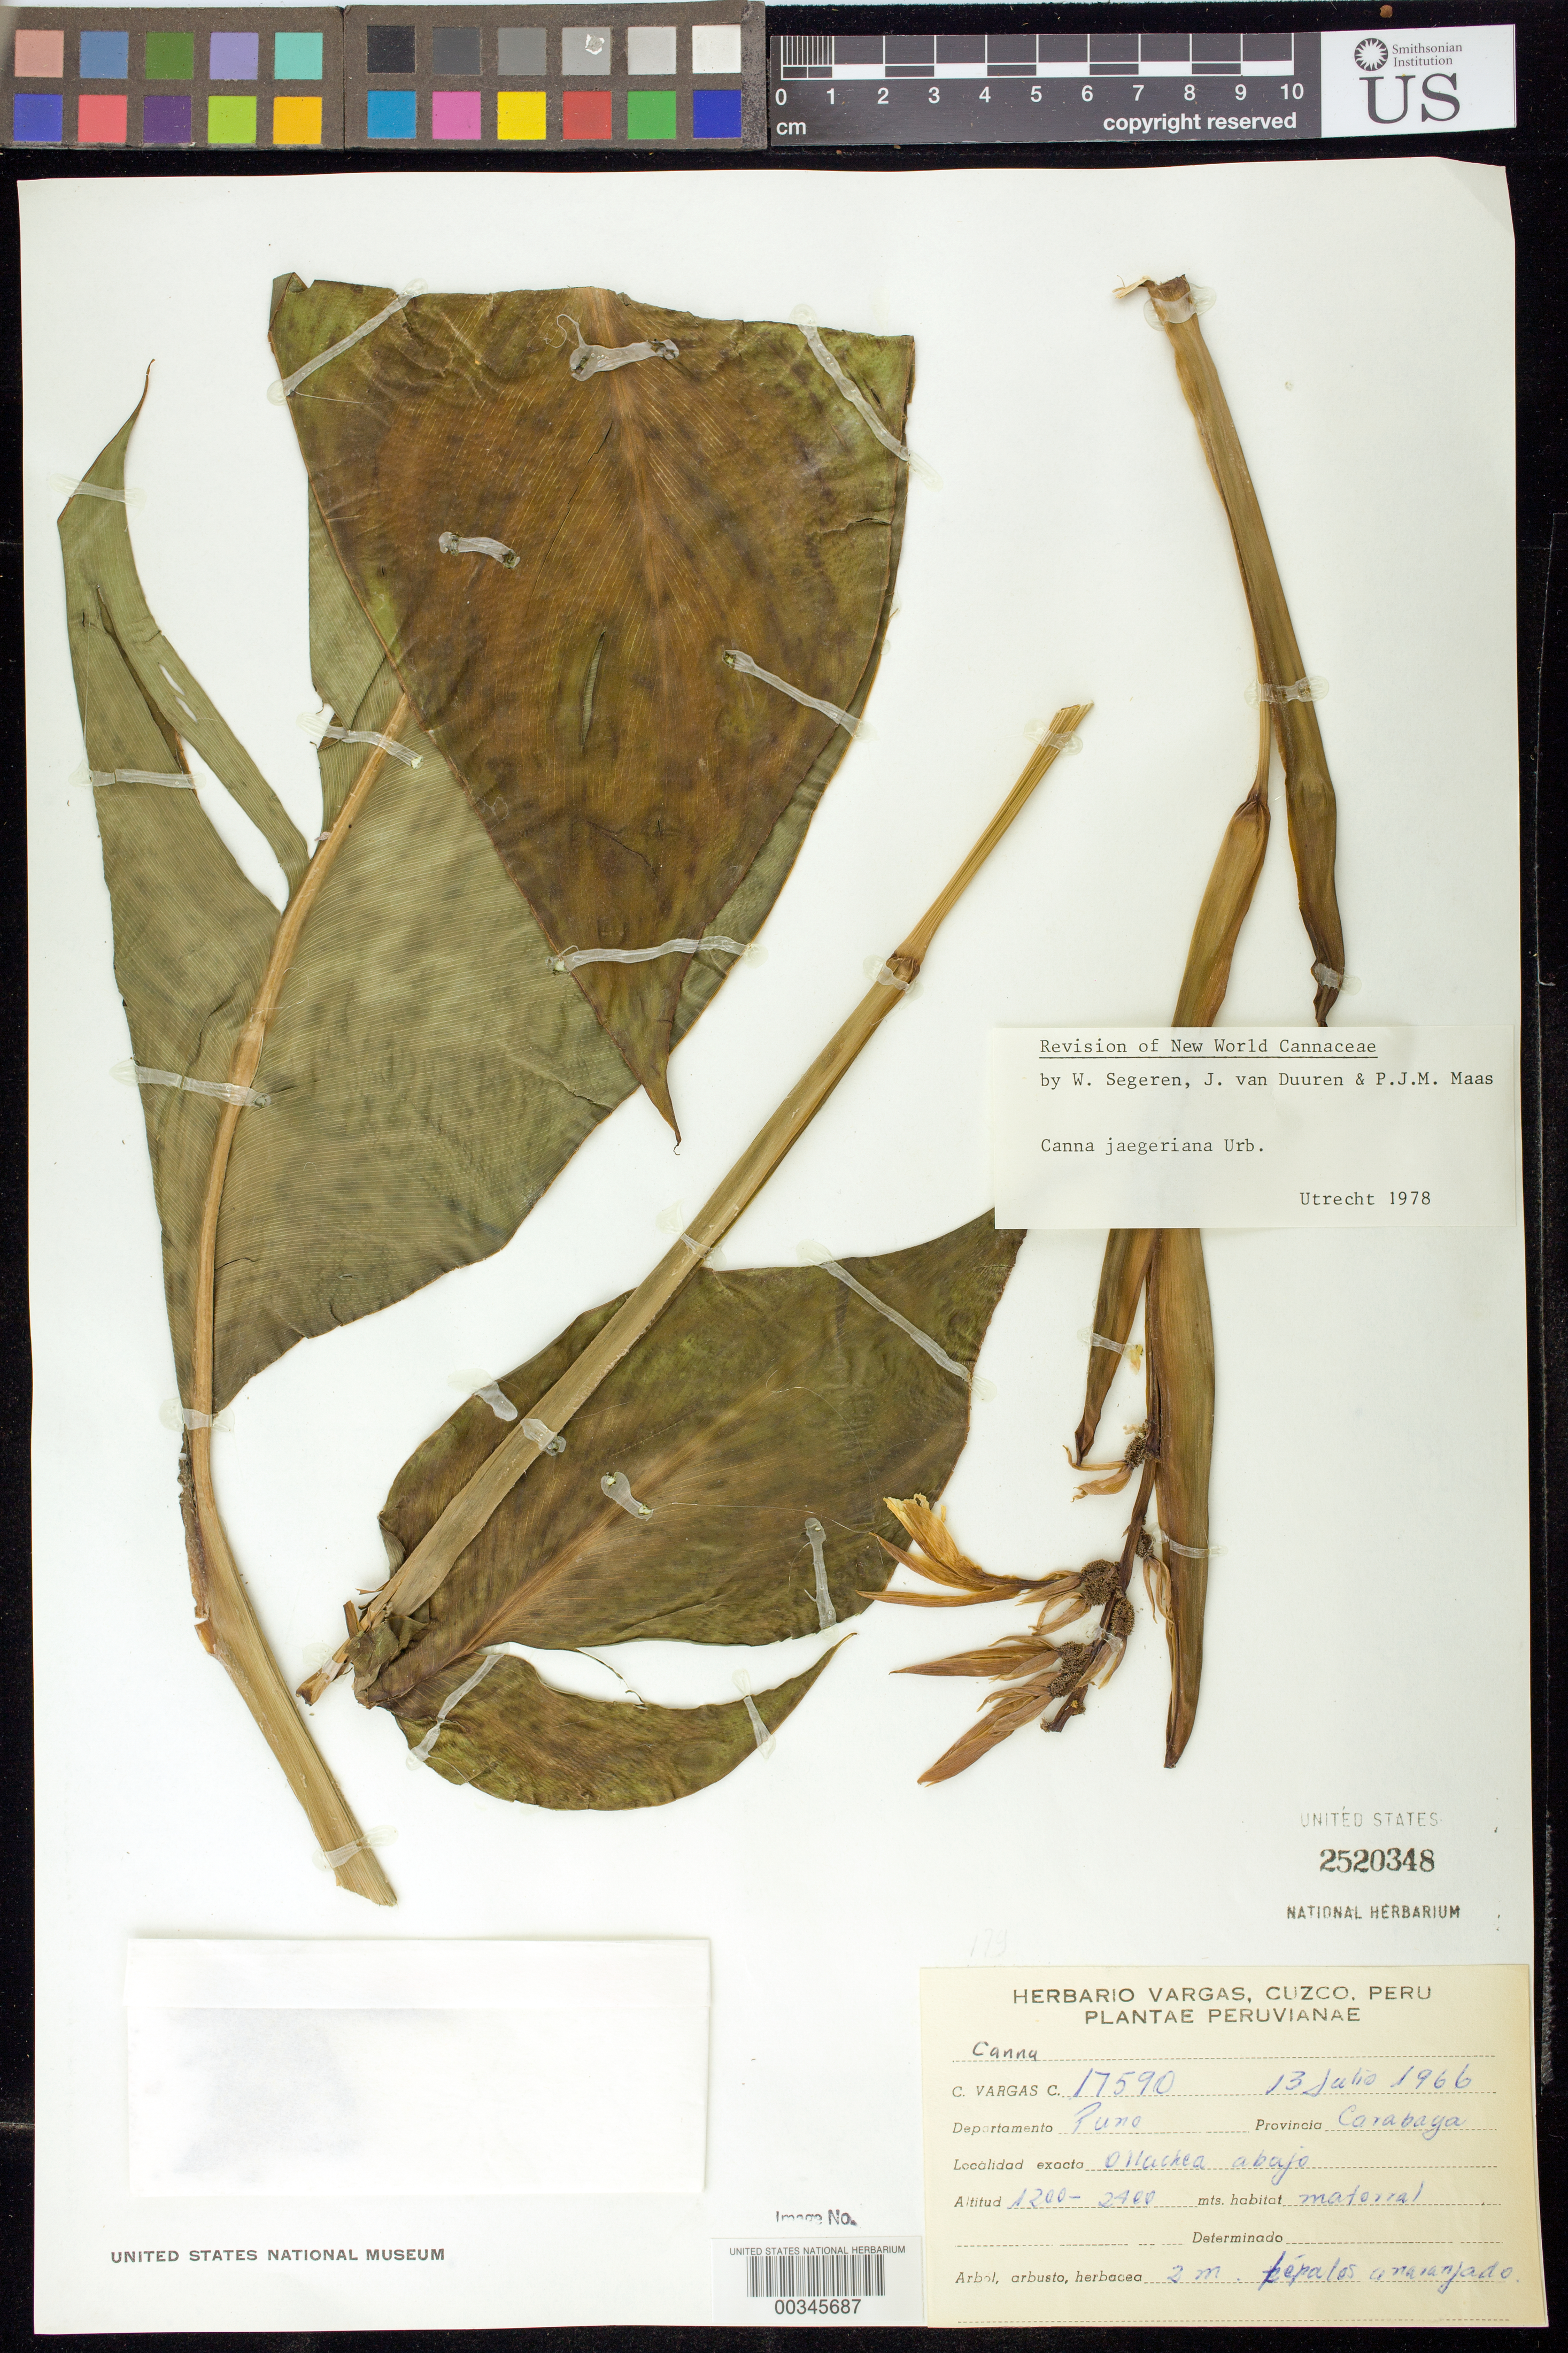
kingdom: Plantae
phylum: Tracheophyta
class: Liliopsida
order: Zingiberales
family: Cannaceae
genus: Canna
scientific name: Canna jaegeriana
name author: Urb.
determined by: Segeren, W.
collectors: C. Vargas Calderón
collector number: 17590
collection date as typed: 13 Jul 1966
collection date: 1966-07-13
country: Peru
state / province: Puno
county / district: Carabaya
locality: Ollachea abajo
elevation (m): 1200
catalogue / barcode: US 2520348